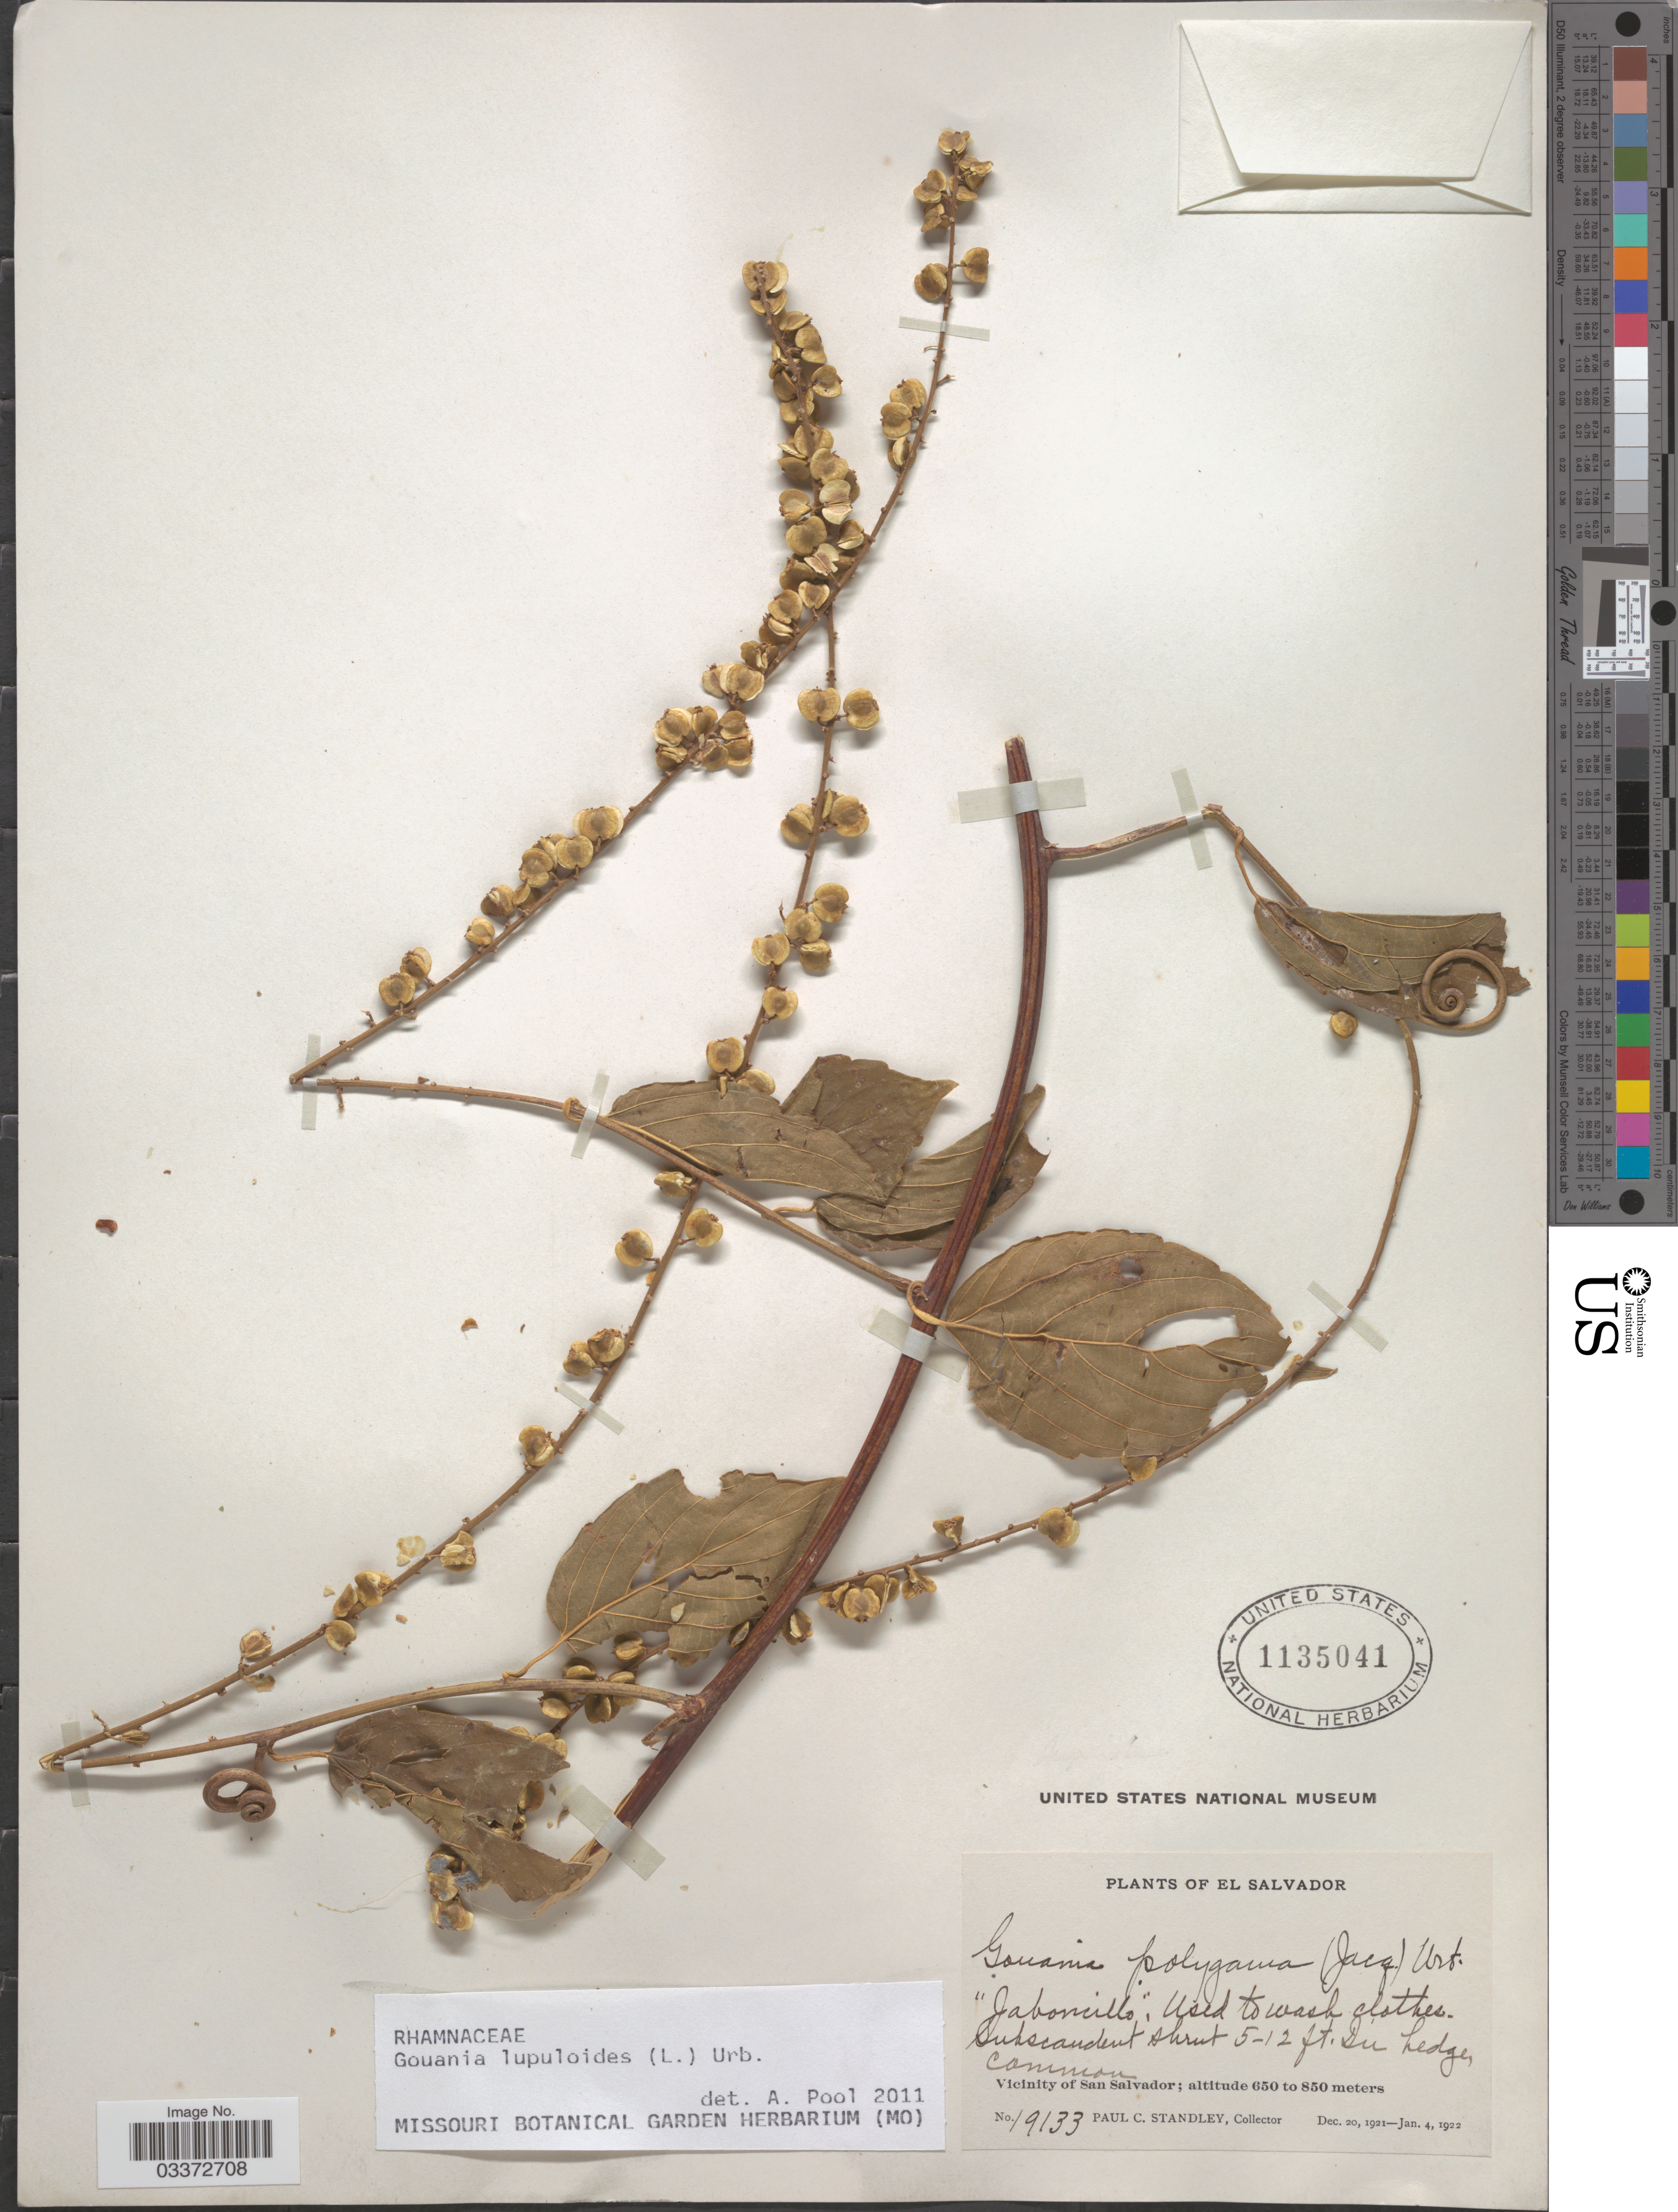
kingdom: Plantae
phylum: Tracheophyta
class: Magnoliopsida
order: Rosales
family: Rhamnaceae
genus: Gouania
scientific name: Gouania lupuloides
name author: (L.) Urb.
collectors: P. C. Standley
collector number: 19133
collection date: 1921-12-20/1922-01-04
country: El Salvador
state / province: San Salvador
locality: Vicinity of San Salvador.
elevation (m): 650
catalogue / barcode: US 1135041